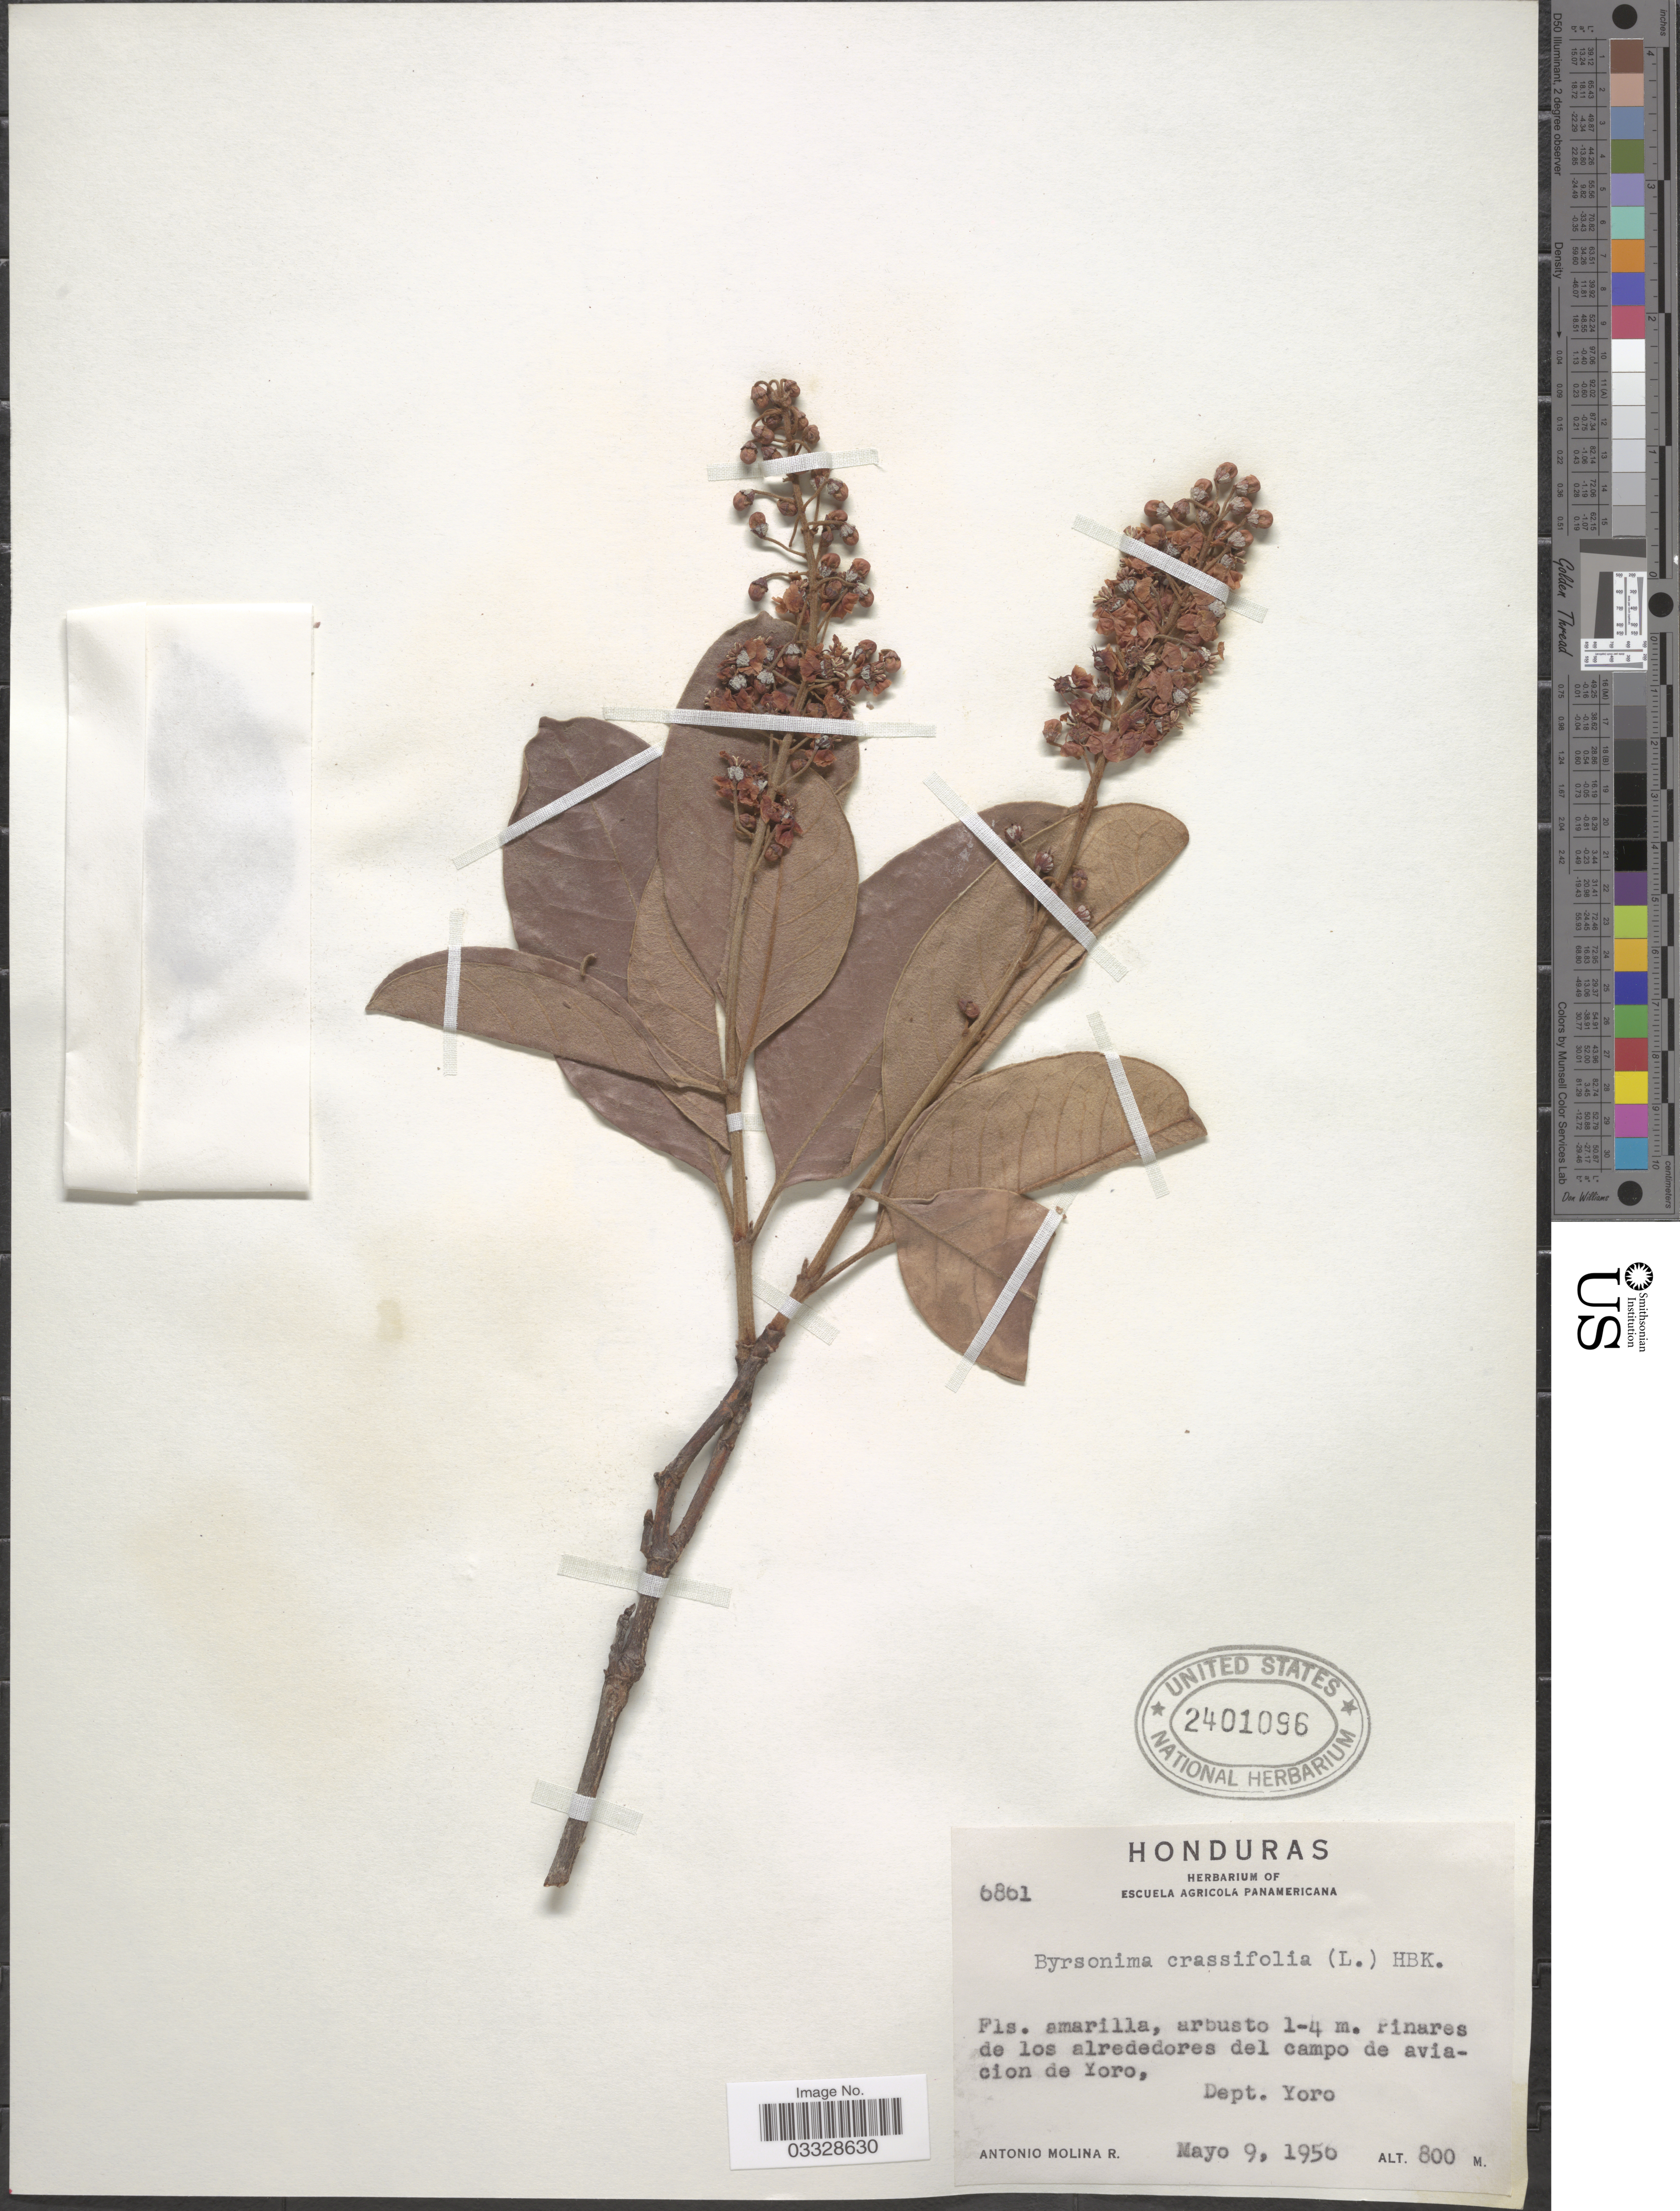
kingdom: Plantae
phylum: Tracheophyta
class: Magnoliopsida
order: Malpighiales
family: Malpighiaceae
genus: Byrsonima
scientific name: Byrsonima crassifolia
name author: (L.) Kunth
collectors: A. Molina R.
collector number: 6861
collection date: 1956-05-09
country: Honduras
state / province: Yoro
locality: Pinares de los alrededores del campo de aviacion de Yoro, Dept. Yoro.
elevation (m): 800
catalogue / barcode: US 2401096